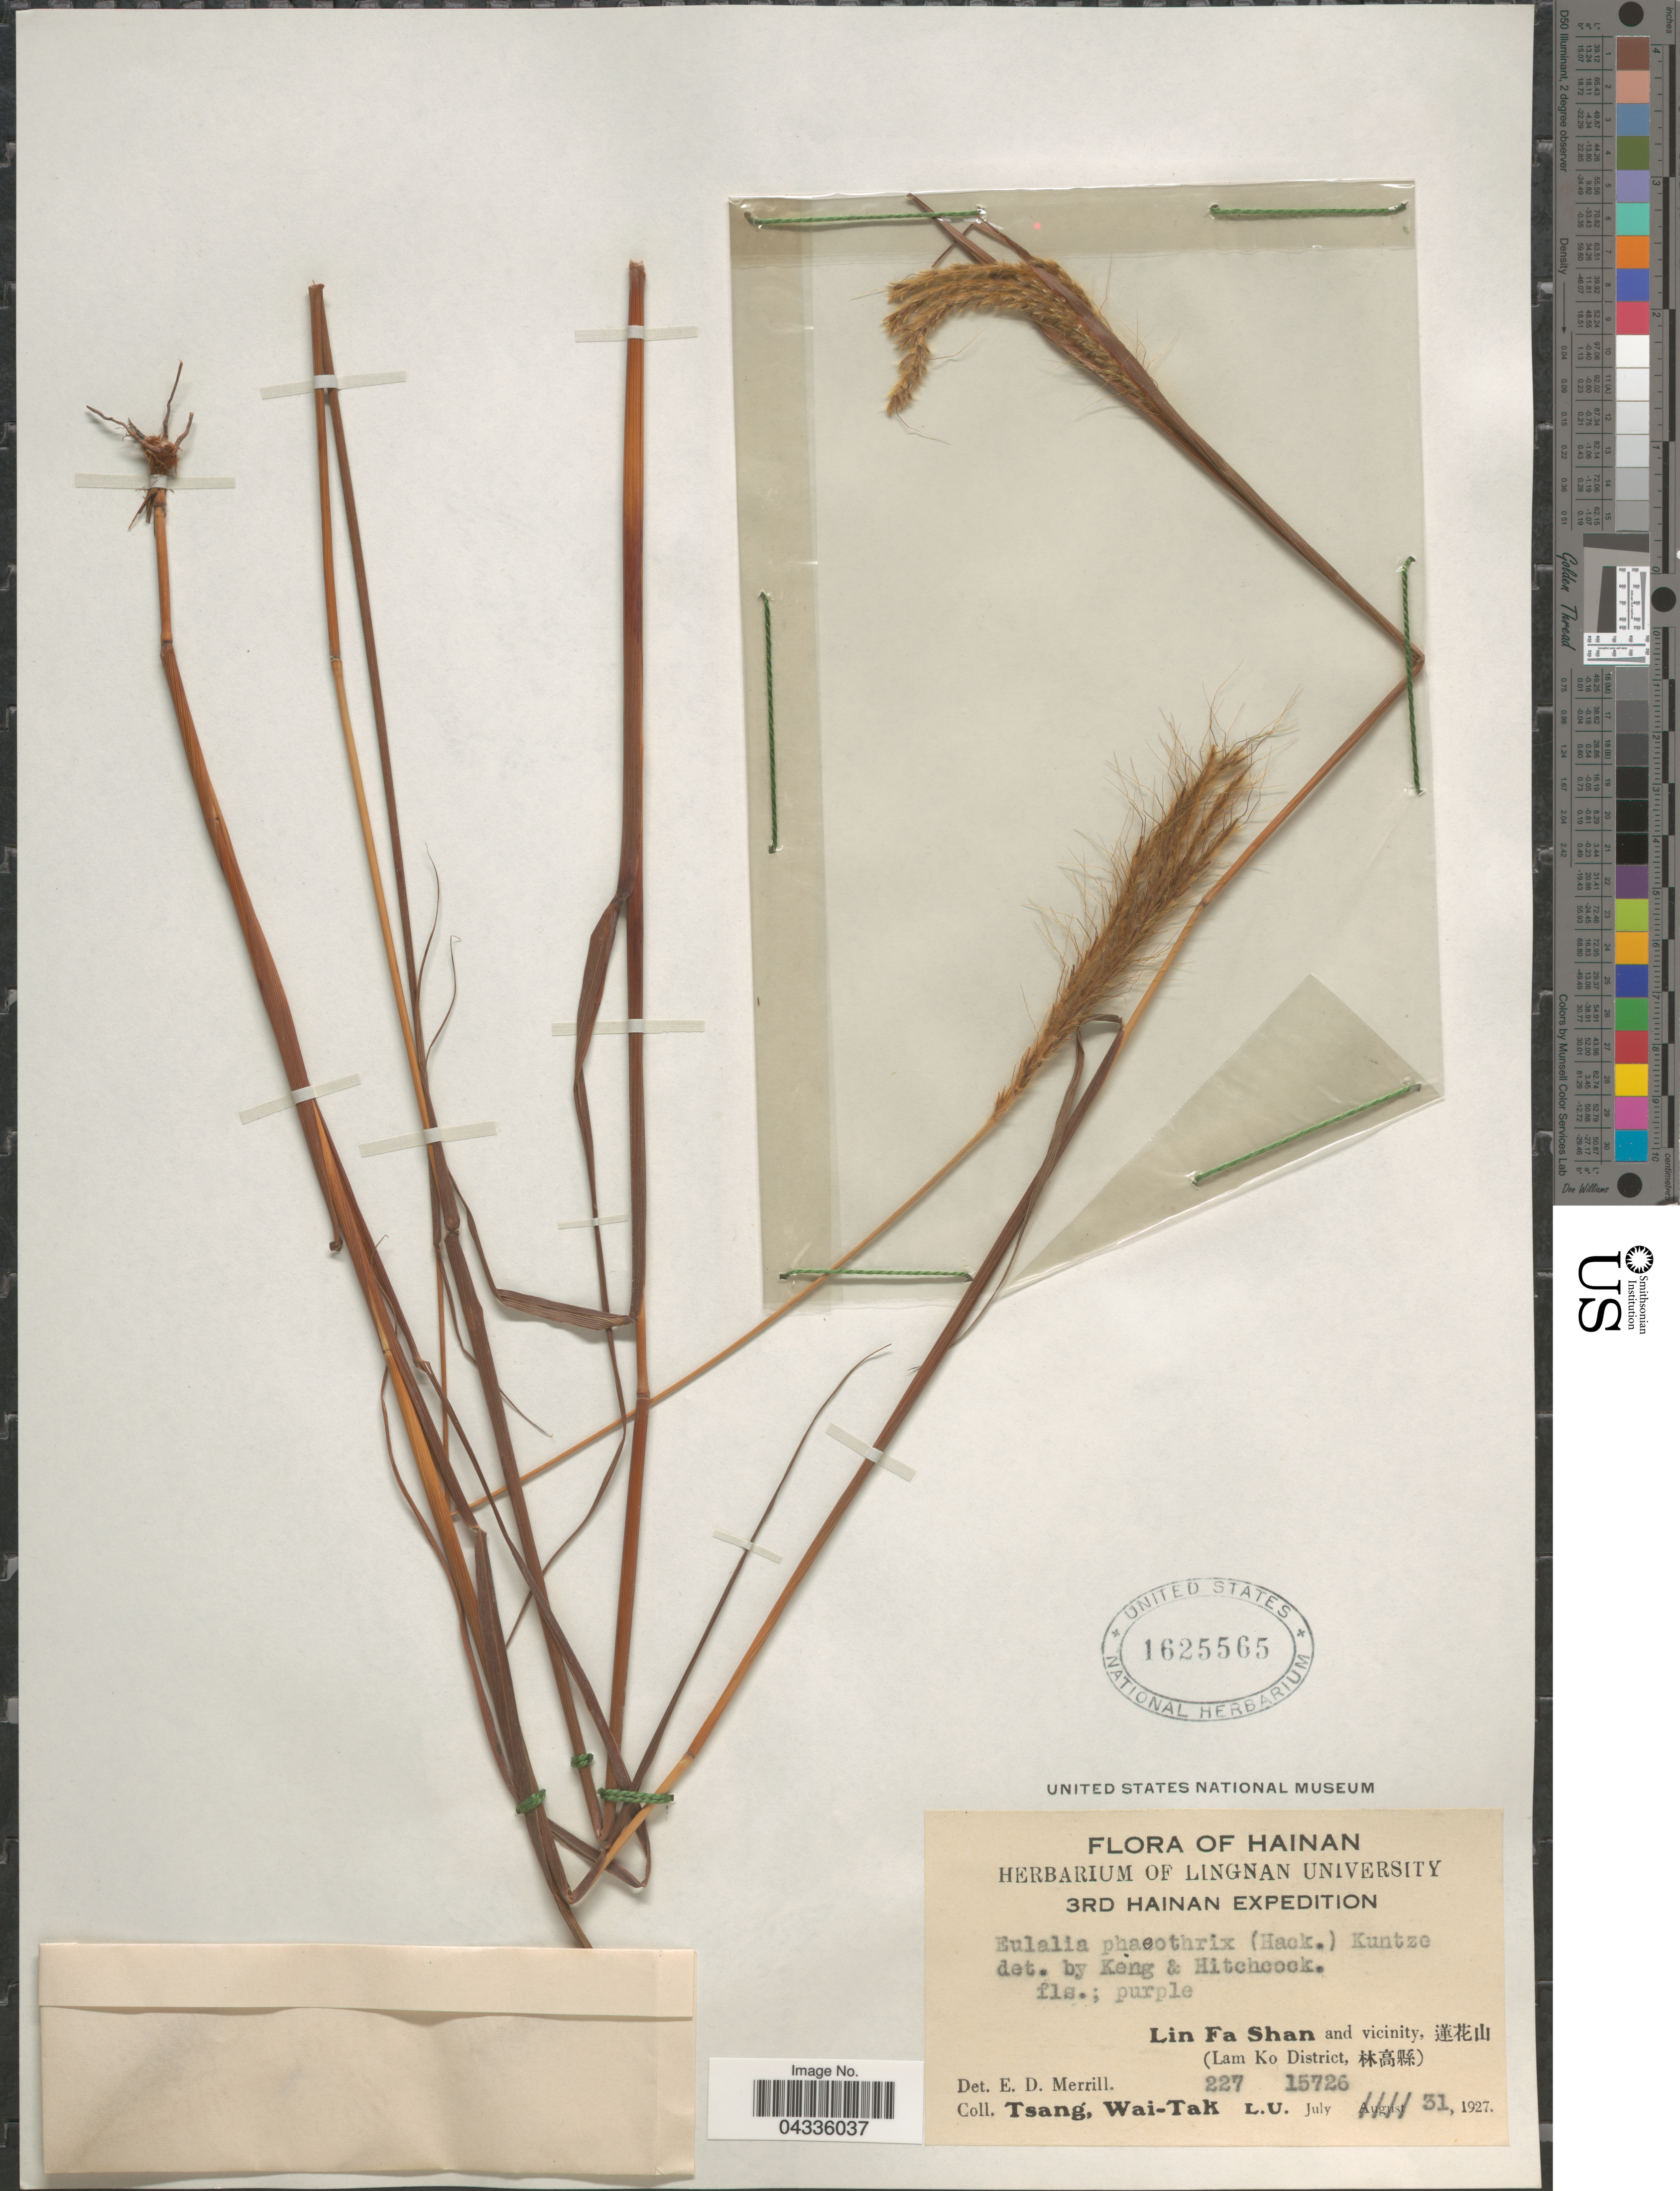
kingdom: Plantae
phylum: Tracheophyta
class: Liliopsida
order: Poales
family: Poaceae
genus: Eulalia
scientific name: Eulalia phaeothrix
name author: (Hack.) Kuntze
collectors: W. T. Tsang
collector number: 227L.U.15726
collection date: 1927-07-31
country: China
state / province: Hainan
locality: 3th Hainan Expedition. Lin Fa Shan and vicinity, X. (Lam Ko District, X).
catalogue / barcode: US 1625565